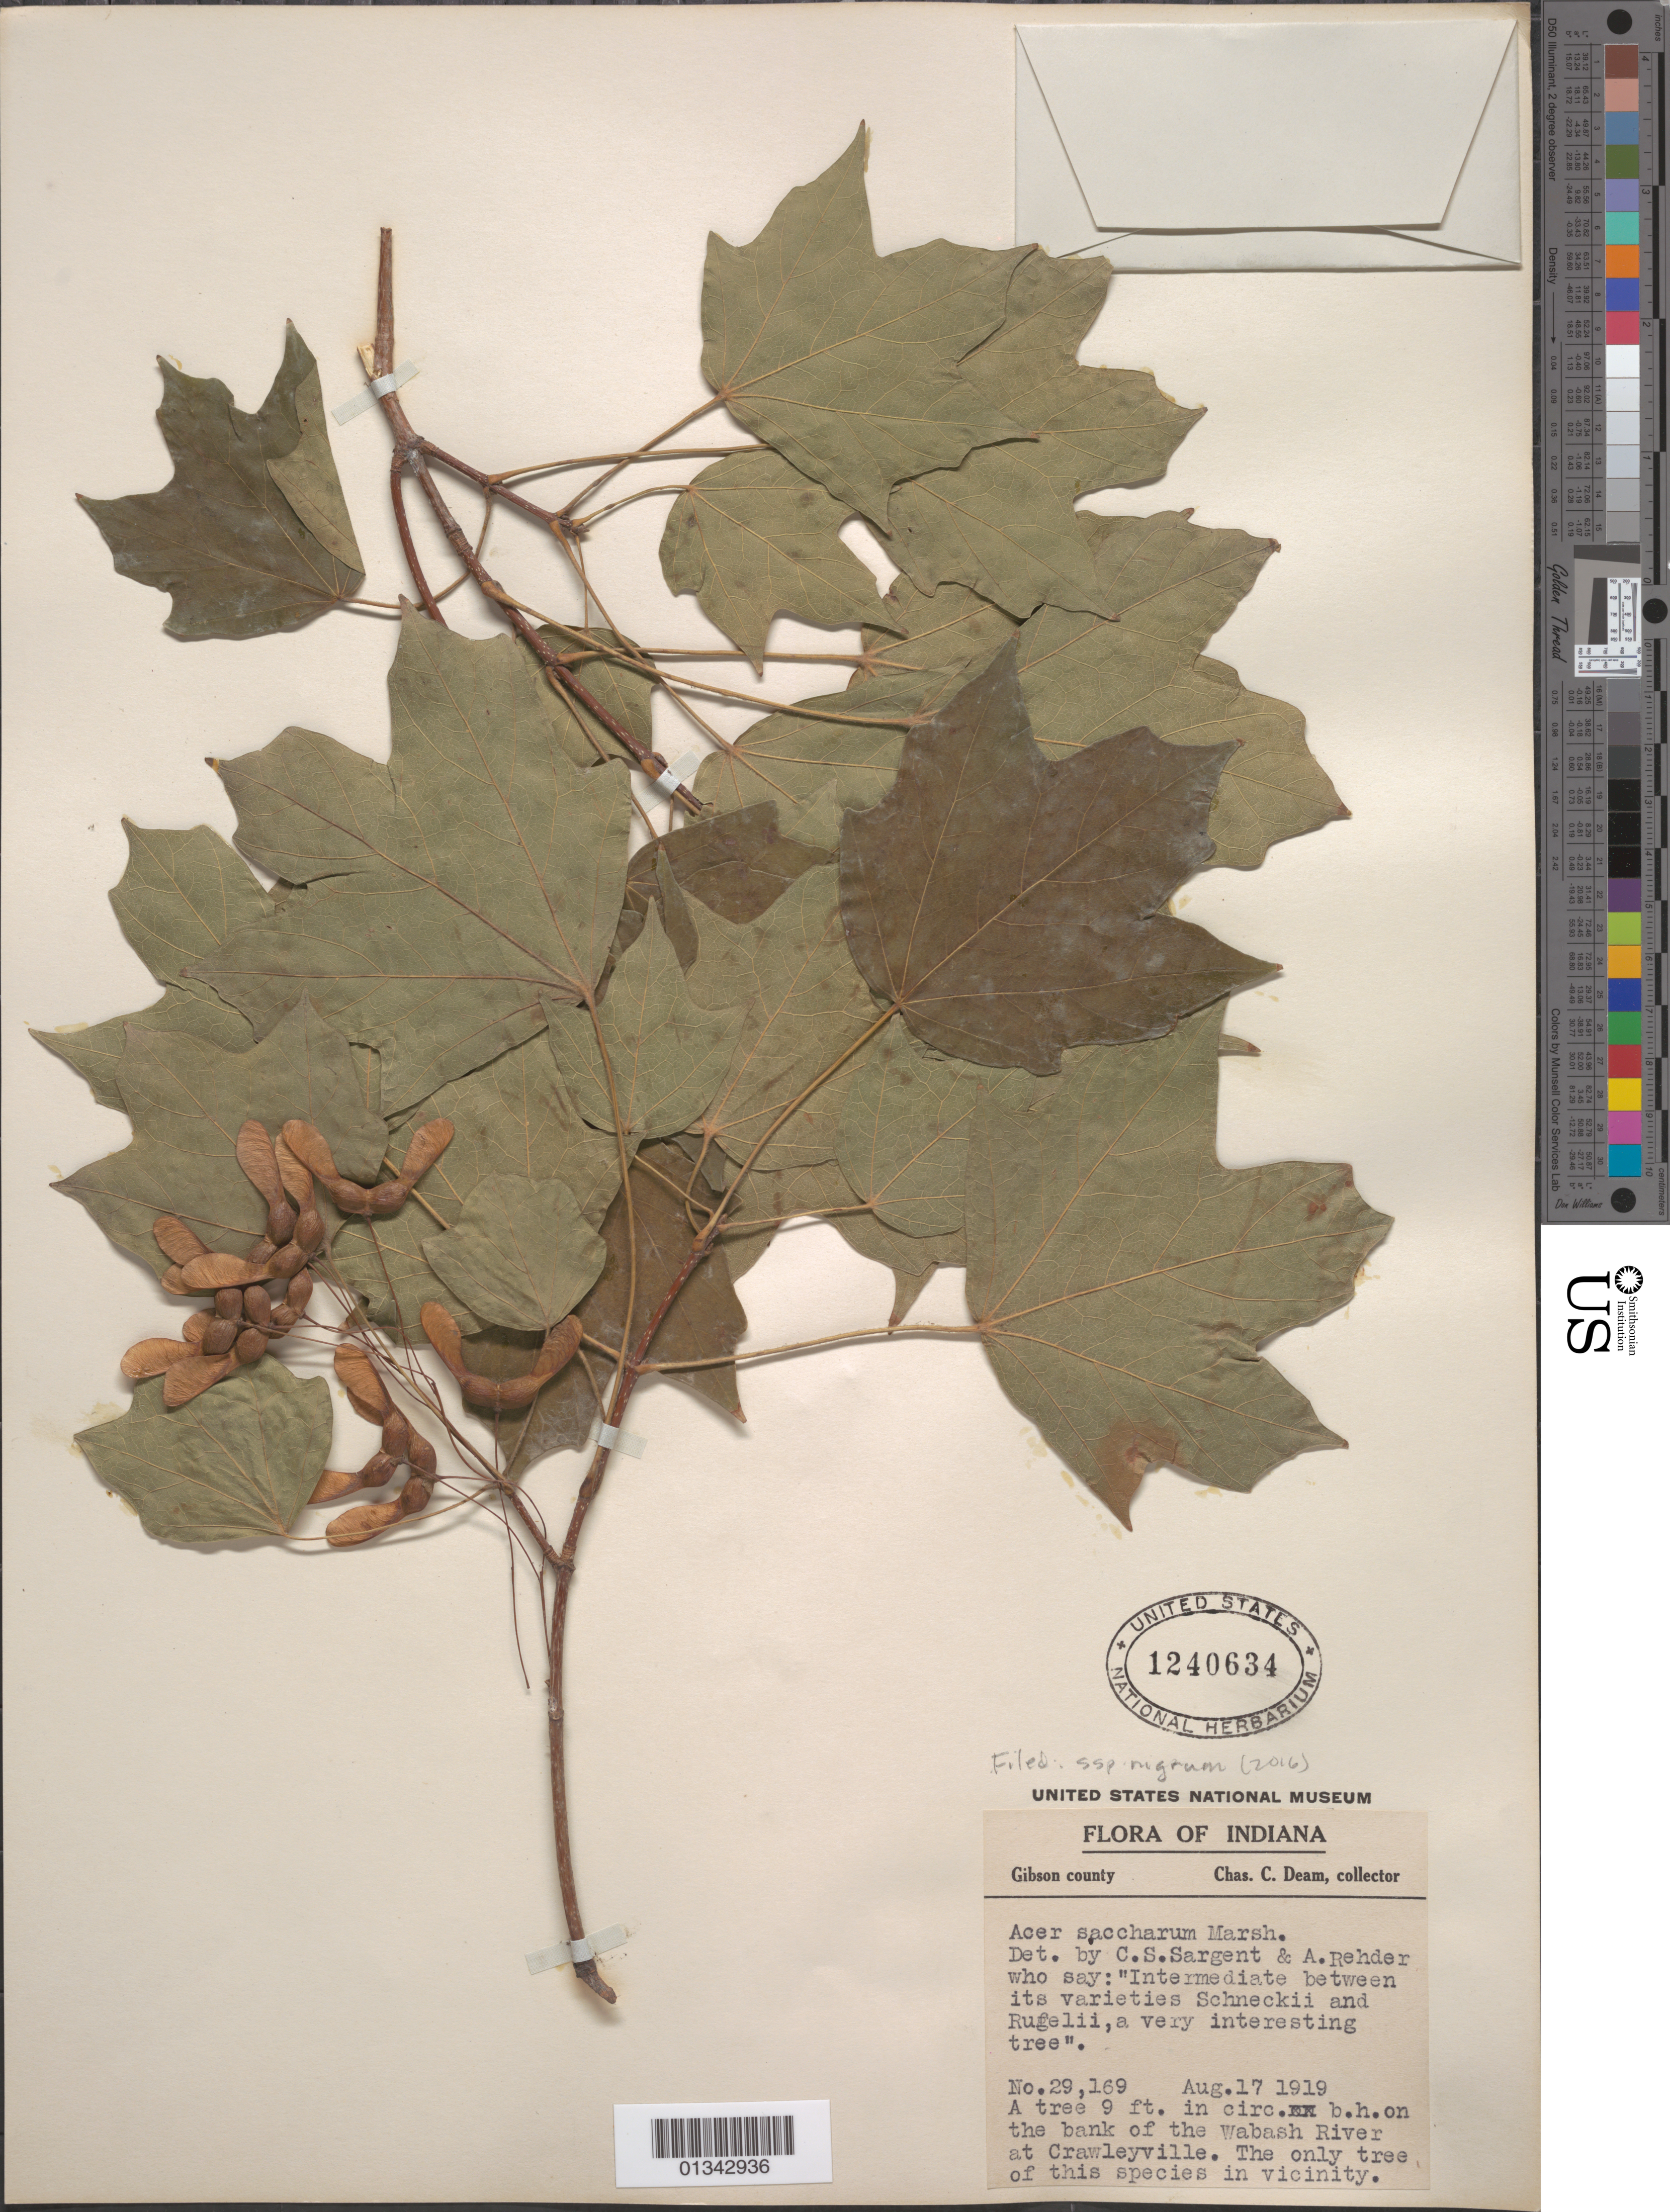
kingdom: Plantae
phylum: Tracheophyta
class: Magnoliopsida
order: Sapindales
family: Sapindaceae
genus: Acer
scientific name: Acer saccharum subsp. nigrum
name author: (F. Michx.) Desmarais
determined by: Sargent, C. S.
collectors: C. C. Deam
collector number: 29169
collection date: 1919-08-17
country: United States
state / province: Indiana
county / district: Gibson County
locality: Gibson County, Wabash River at Crawleyville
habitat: On the bank of the river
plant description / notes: Note on label: " det. by C.S. Sargent & A. Rehder who say: 'Intermediate between its varieties Schneckii and Rugelii, a very interesting tree'"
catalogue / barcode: US 1340634